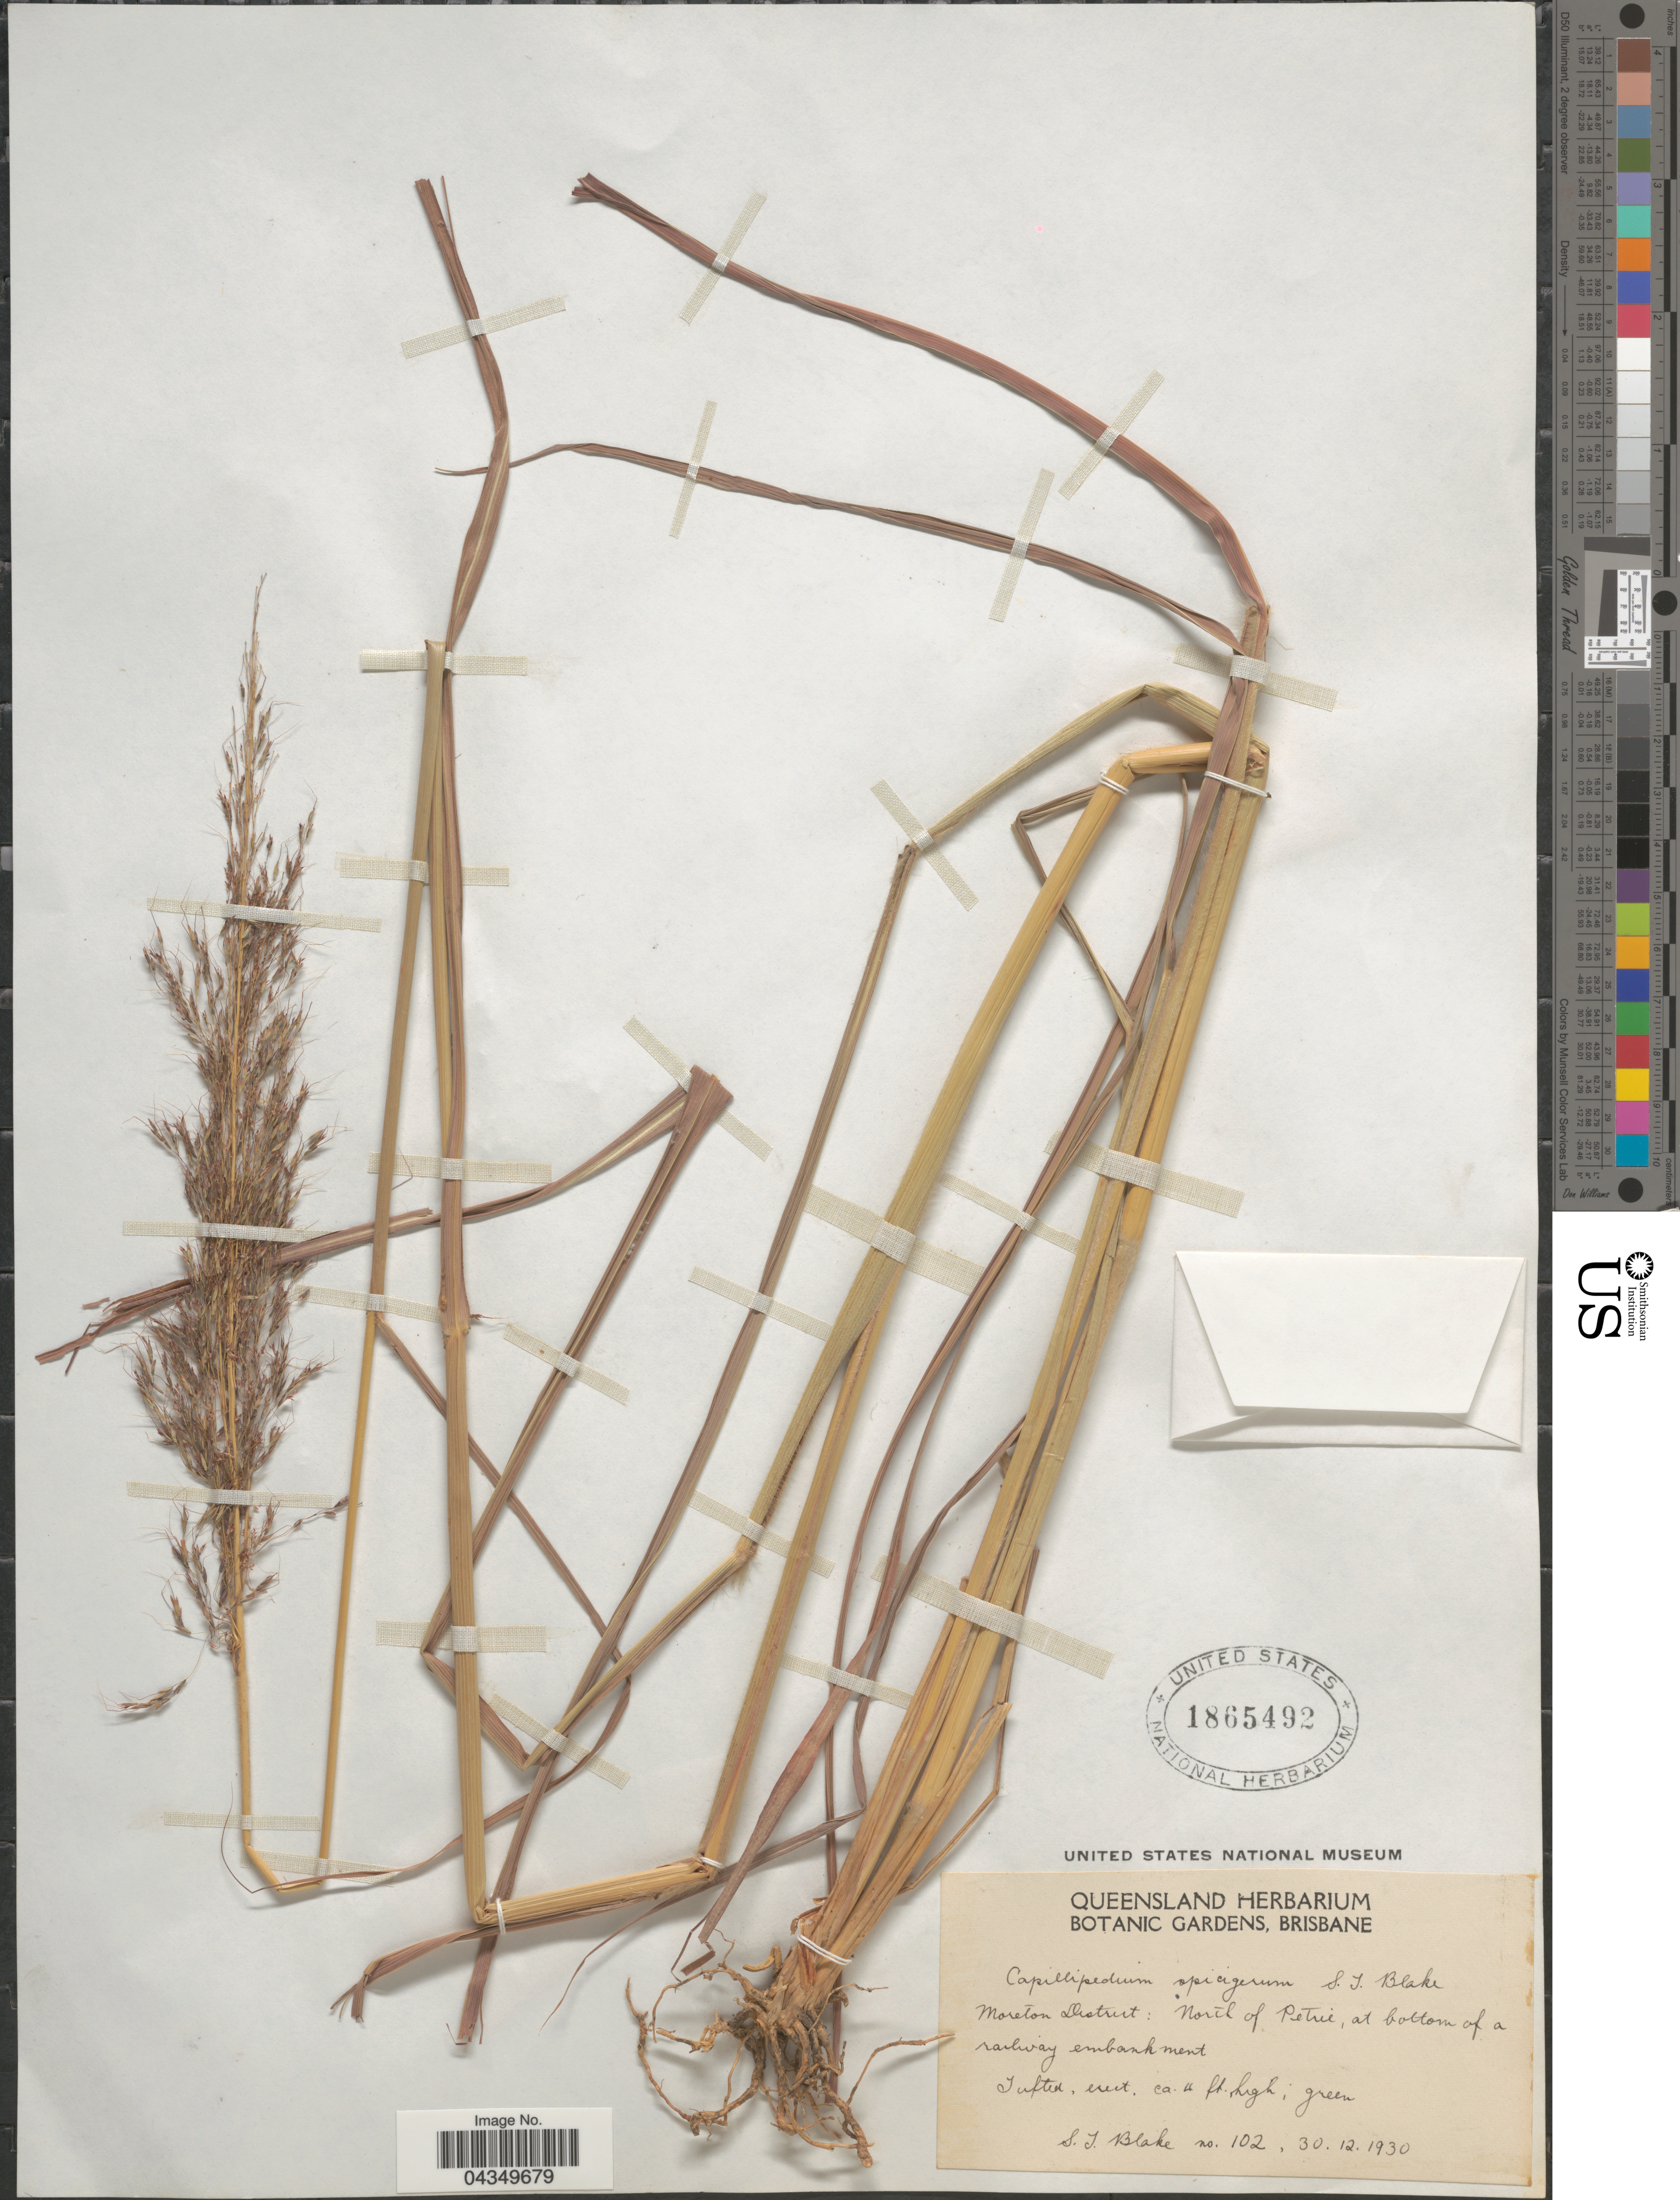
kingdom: Plantae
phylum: Tracheophyta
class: Liliopsida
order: Poales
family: Poaceae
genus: Capillipedium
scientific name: Capillipedium spicigerum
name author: S.T. Blake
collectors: S. T. Blake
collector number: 102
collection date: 1930-12-30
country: Australia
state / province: Queensland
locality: Moreton District: North of Petrie, at bottom of a railway embankment.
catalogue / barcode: US 1865492